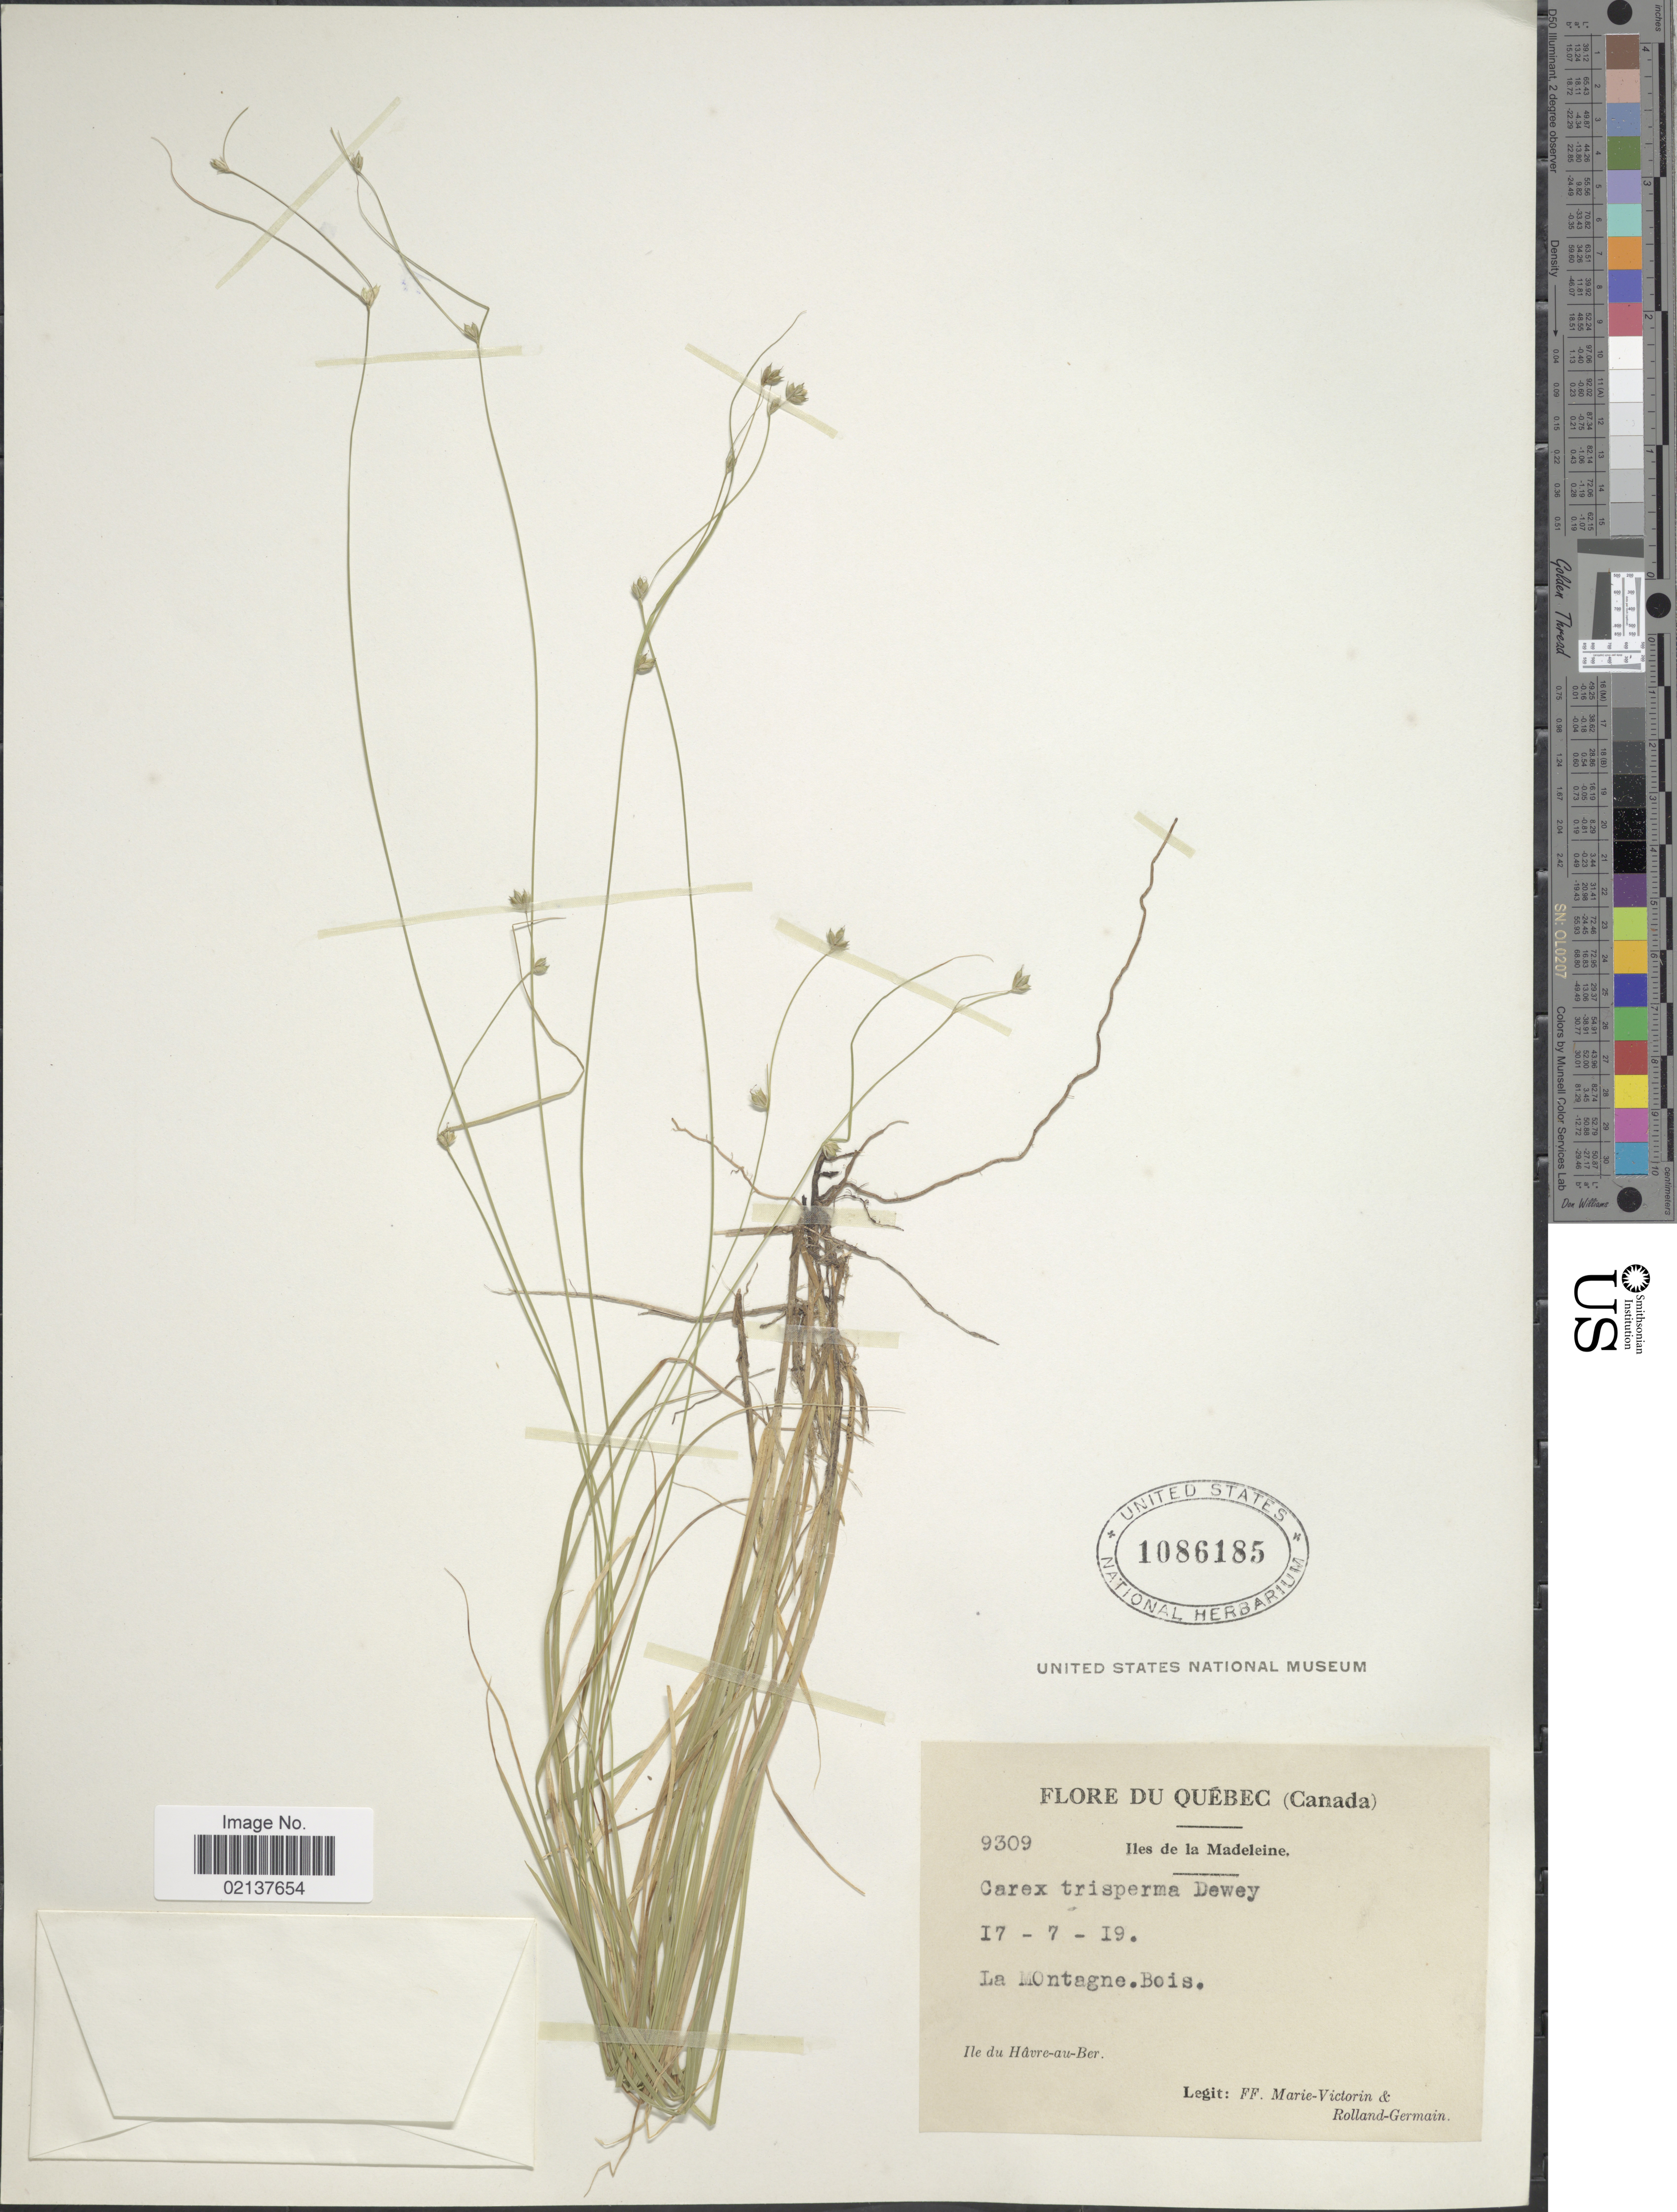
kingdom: Plantae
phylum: Tracheophyta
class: Liliopsida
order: Poales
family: Cyperaceae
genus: Carex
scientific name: Carex trisperma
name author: Dewey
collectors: F. Marie-Victorin & Rolland-Germain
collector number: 9309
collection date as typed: Transcribed d/m/y: 17/7/19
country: Canada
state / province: Quebec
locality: Iles de la Madeleine, La Montagne, Ile du Havre-au-ber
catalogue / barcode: US 1086185